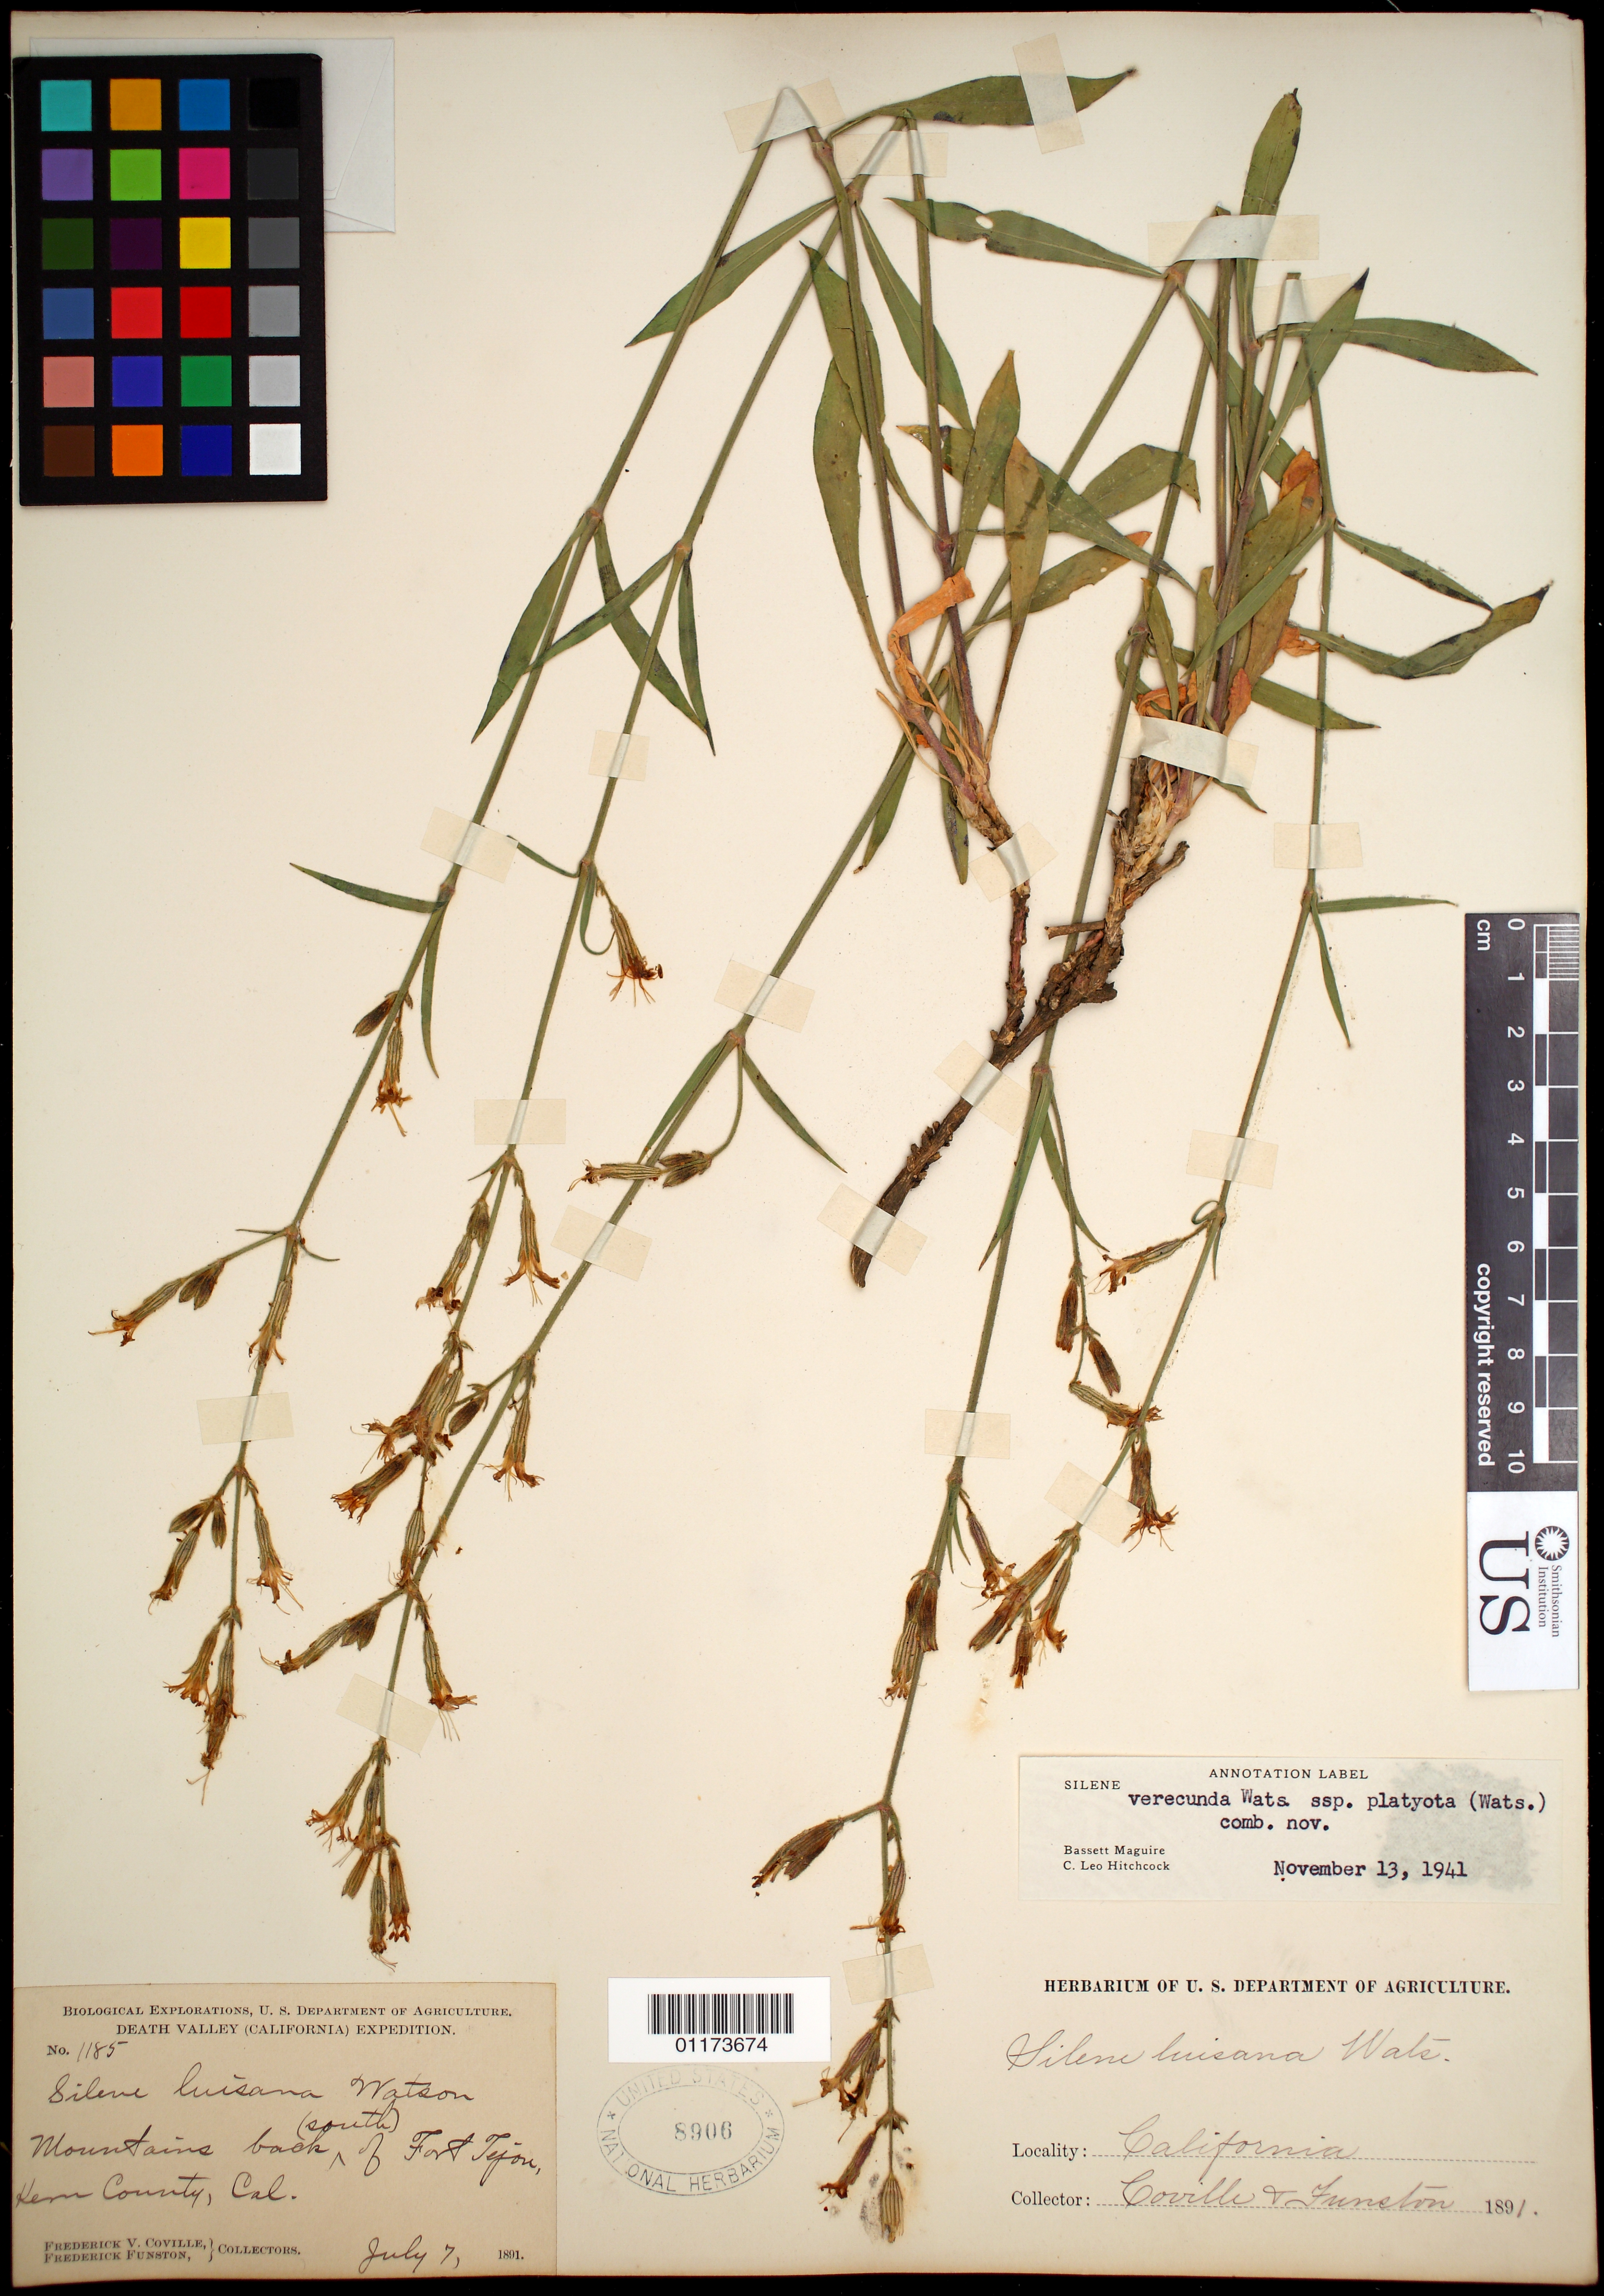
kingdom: Plantae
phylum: Tracheophyta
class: Magnoliopsida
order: Caryophyllales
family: Caryophyllaceae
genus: Silene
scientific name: Silene verecunda subsp. platyota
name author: (S. Watson) C.L. Hitchc. & Maguire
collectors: F. V. Coville & F. Funston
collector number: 1185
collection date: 1891-07-07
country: United States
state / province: California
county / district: Kern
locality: Mountains back ( south ) of Fort Tejon.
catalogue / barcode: US 8906